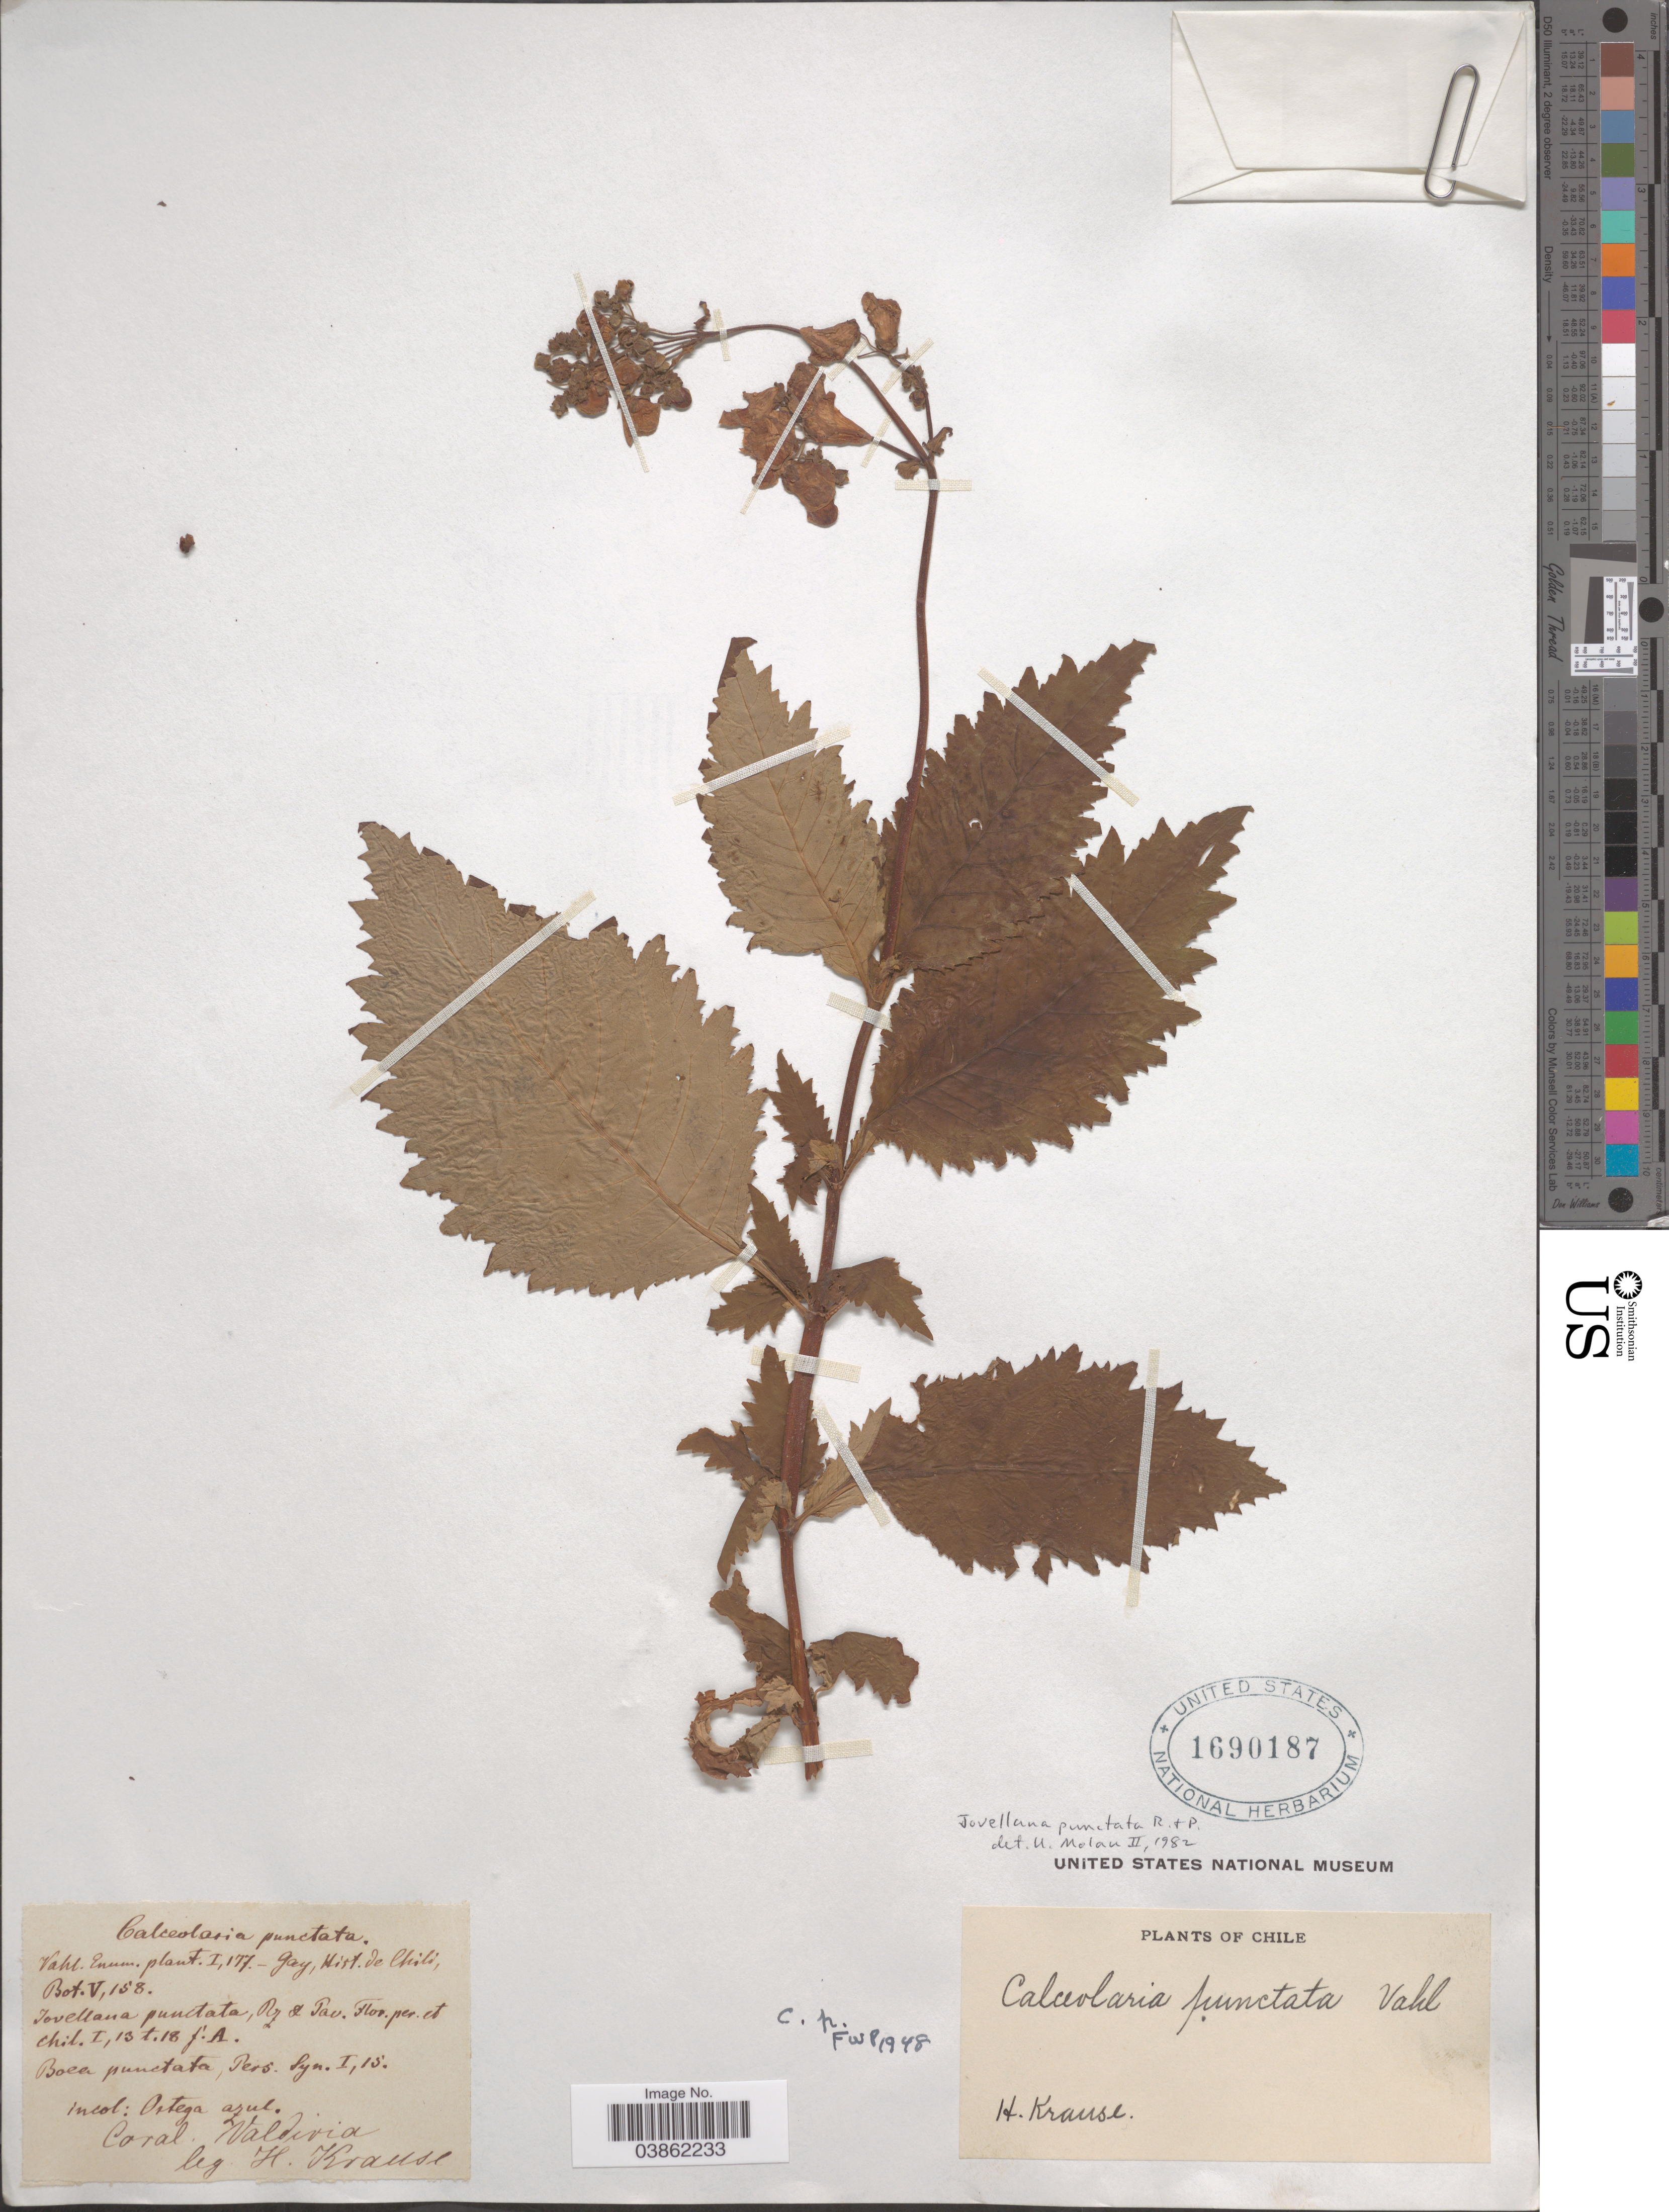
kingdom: Plantae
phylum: Tracheophyta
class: Magnoliopsida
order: Lamiales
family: Calceolariaceae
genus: Jovellana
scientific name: Jovellana punctata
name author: Ruiz & Pav.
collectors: H. Krause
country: Chile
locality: Coral. Valdivia.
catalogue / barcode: US 1690187